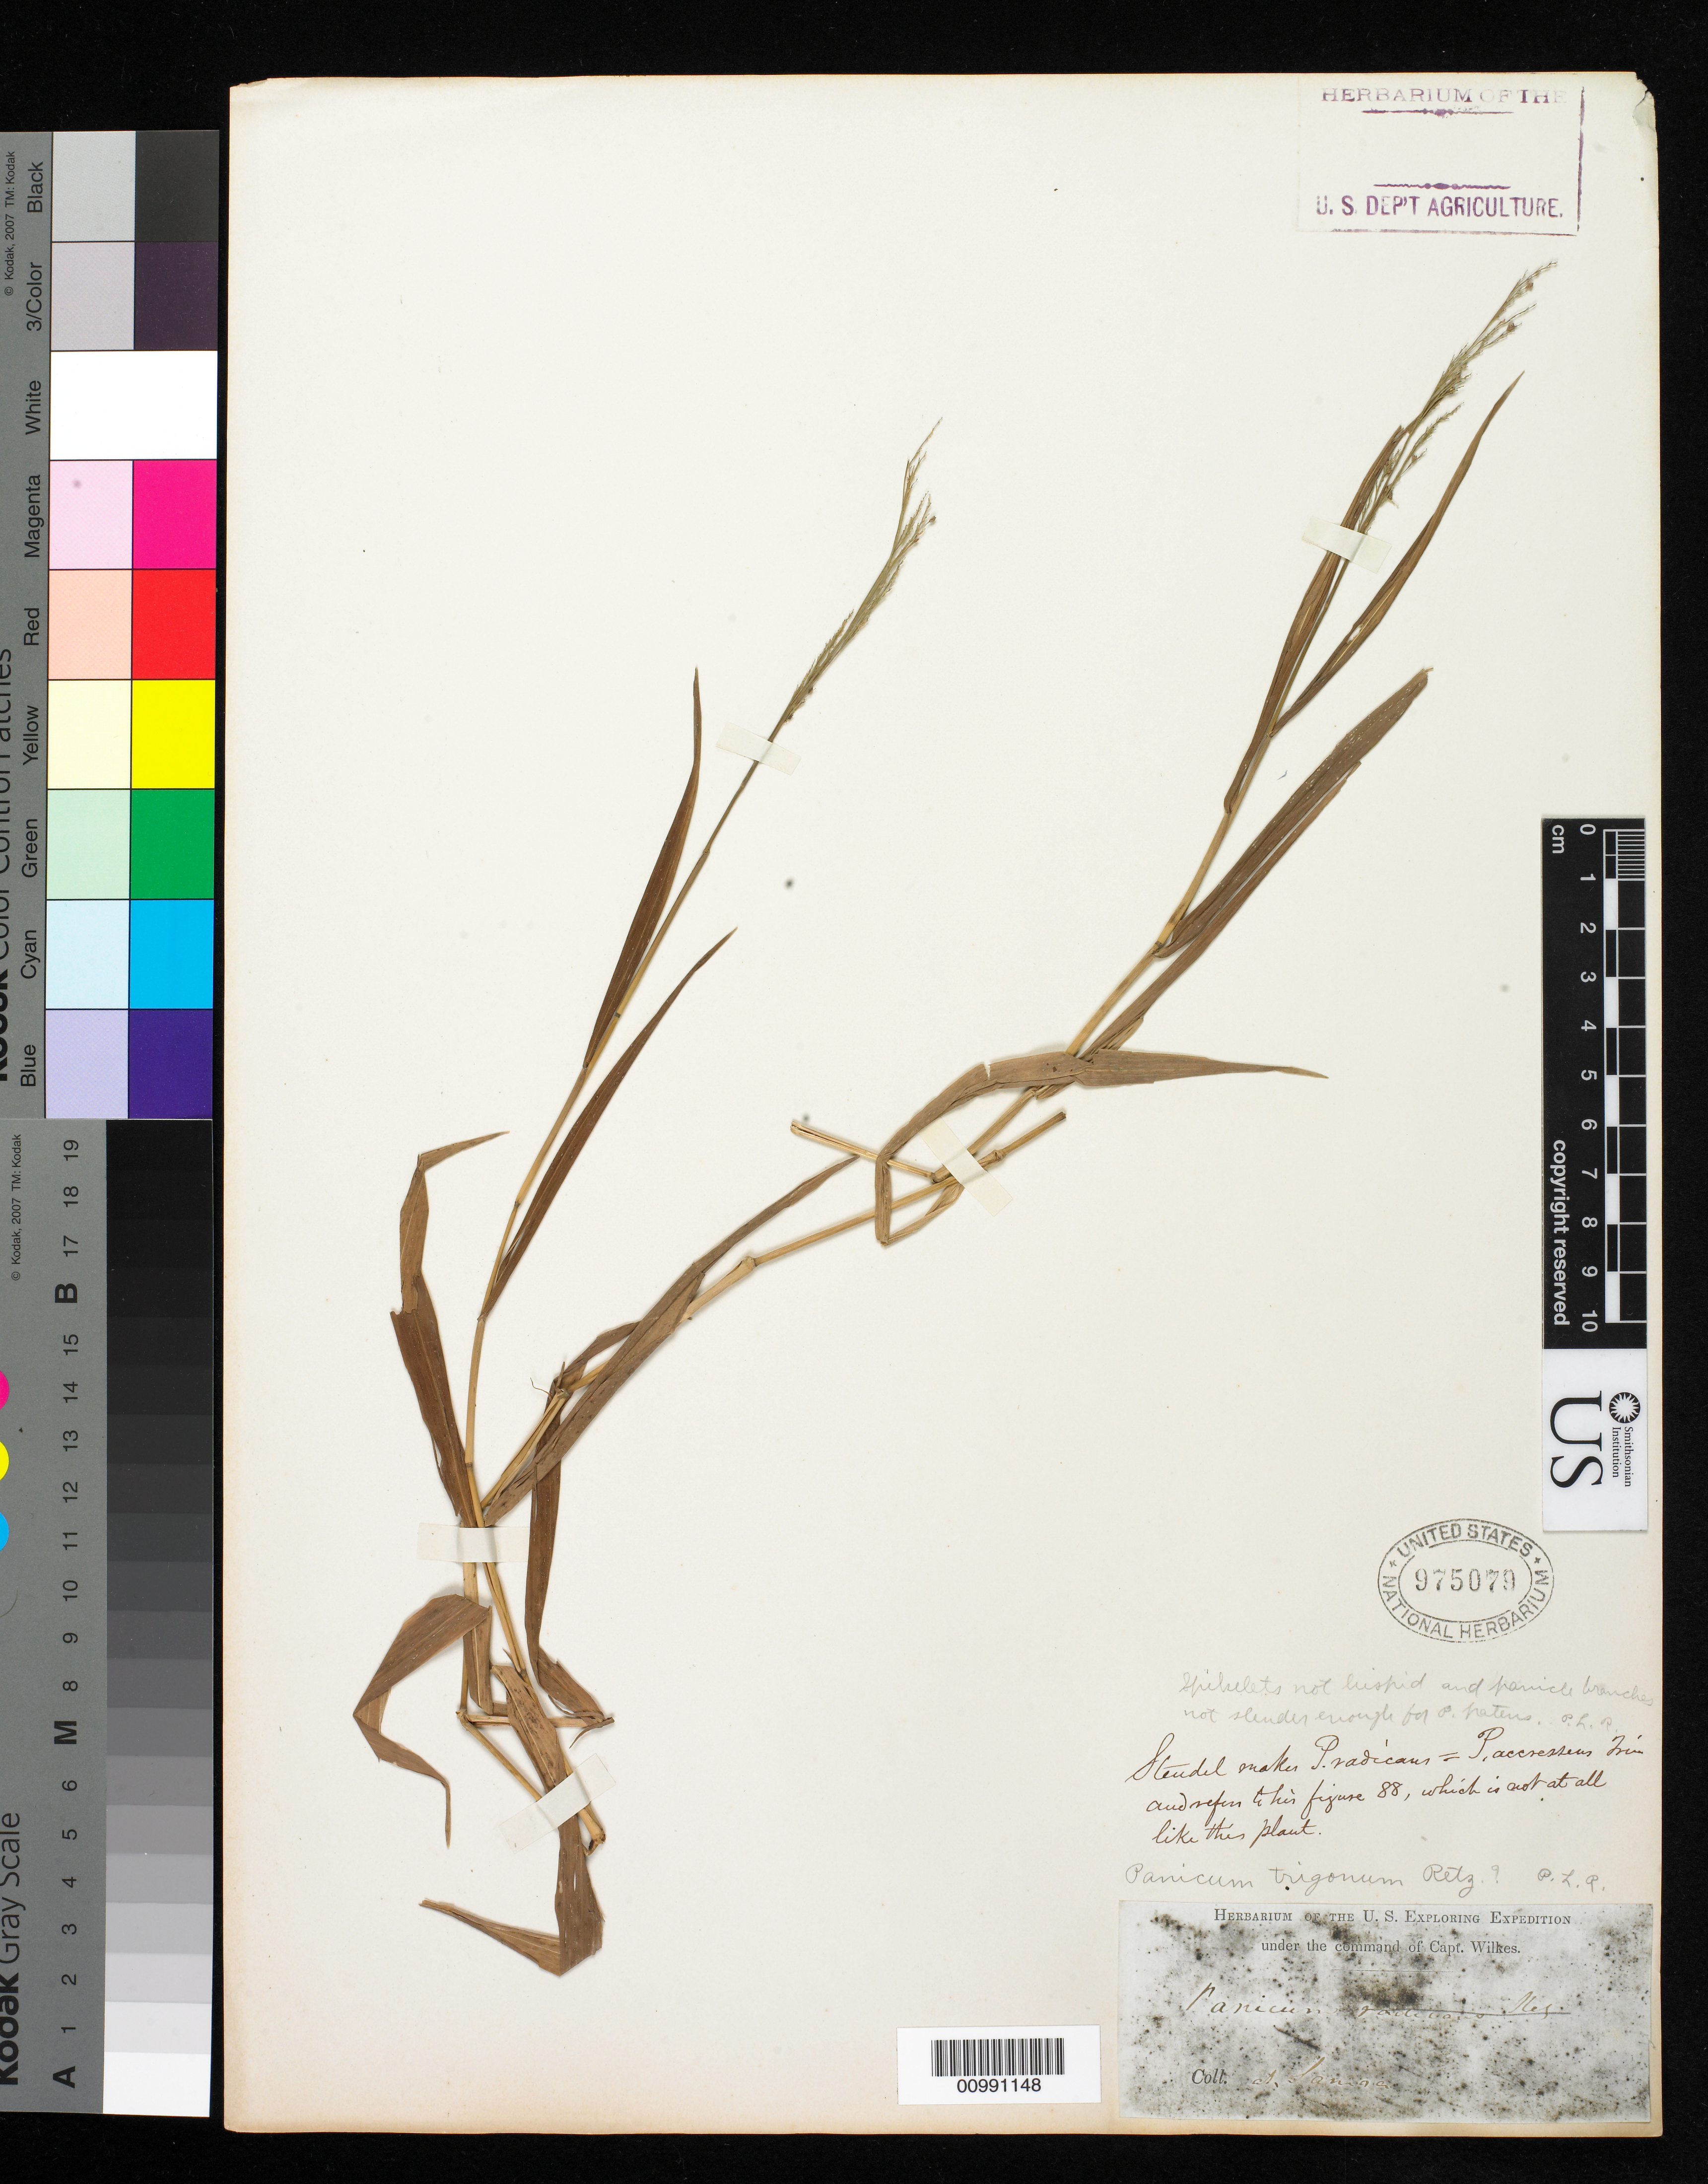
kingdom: Plantae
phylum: Tracheophyta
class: Liliopsida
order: Poales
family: Poaceae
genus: Cyrtococcum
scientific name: Cyrtococcum sp.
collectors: Wilkes Explor. Exped.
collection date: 1838/1842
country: American Samoa / Samoa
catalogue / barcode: US 975079